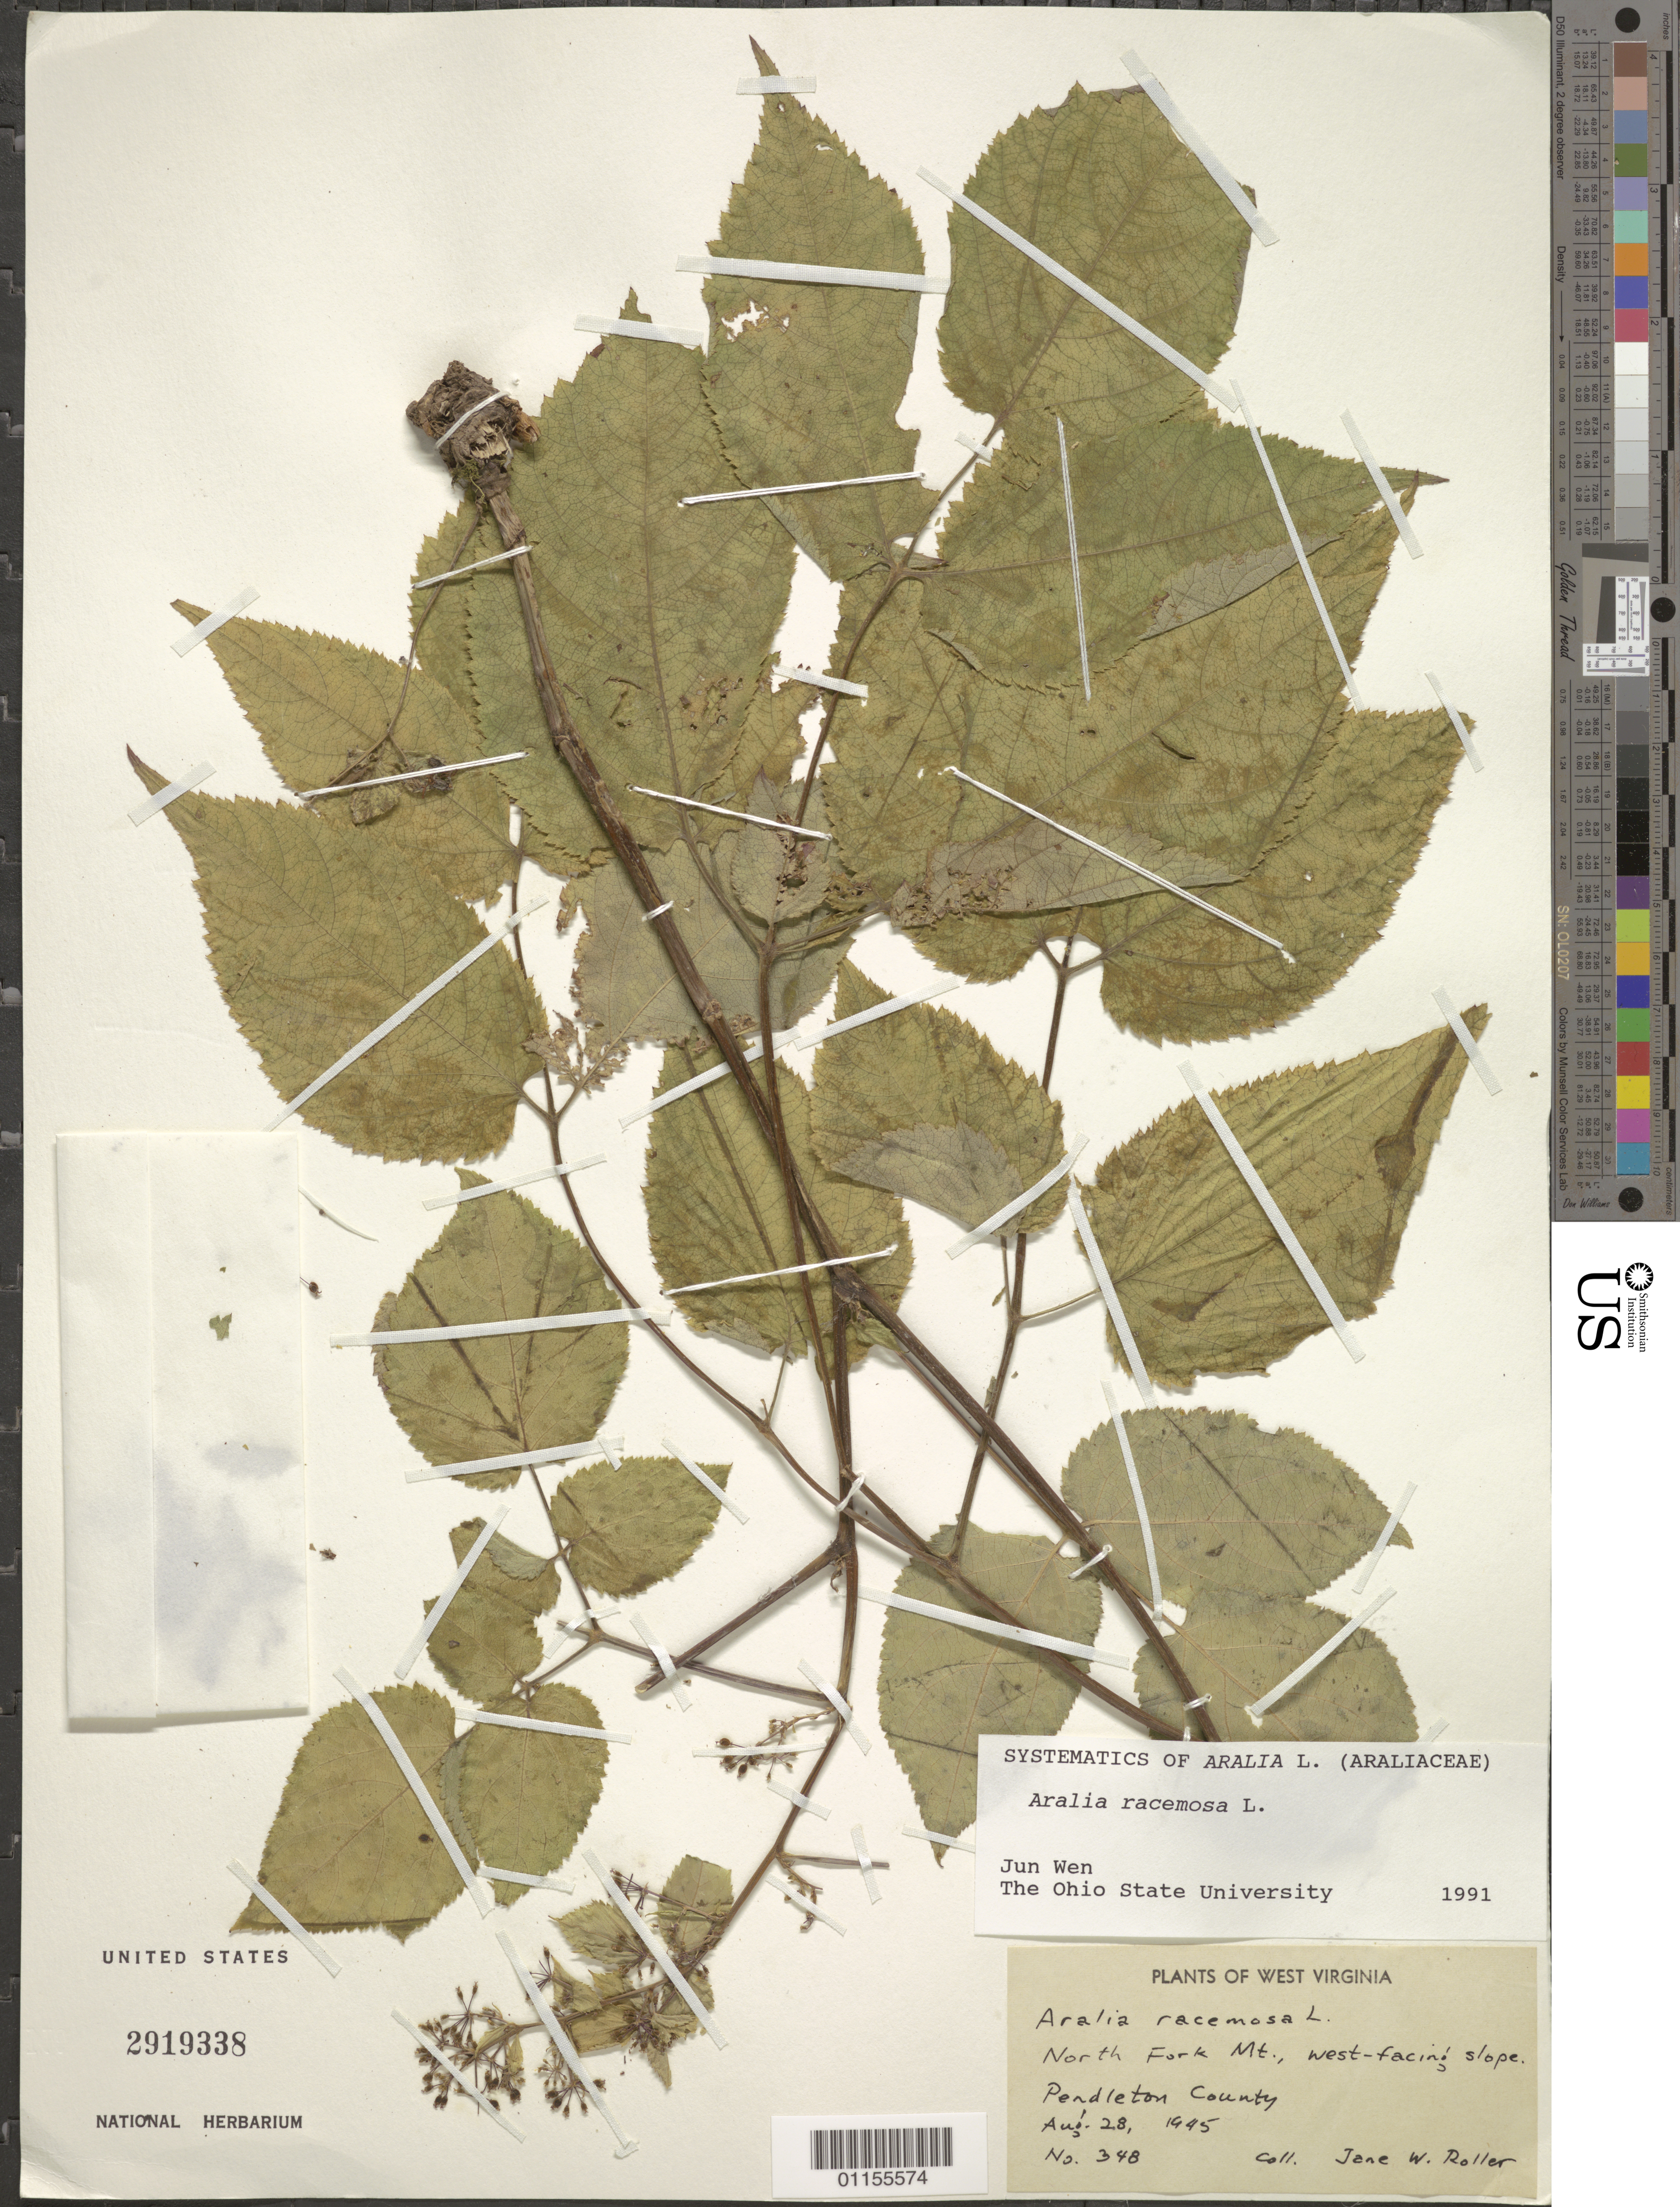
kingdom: Plantae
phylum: Tracheophyta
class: Magnoliopsida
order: Apiales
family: Araliaceae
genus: Aralia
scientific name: Aralia racemosa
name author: L.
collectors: J. W. Roller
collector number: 348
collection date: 1945-08-28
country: United States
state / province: West Virginia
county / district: Pendleton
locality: North Fork Mt, W - facing slope.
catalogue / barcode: US 2919338